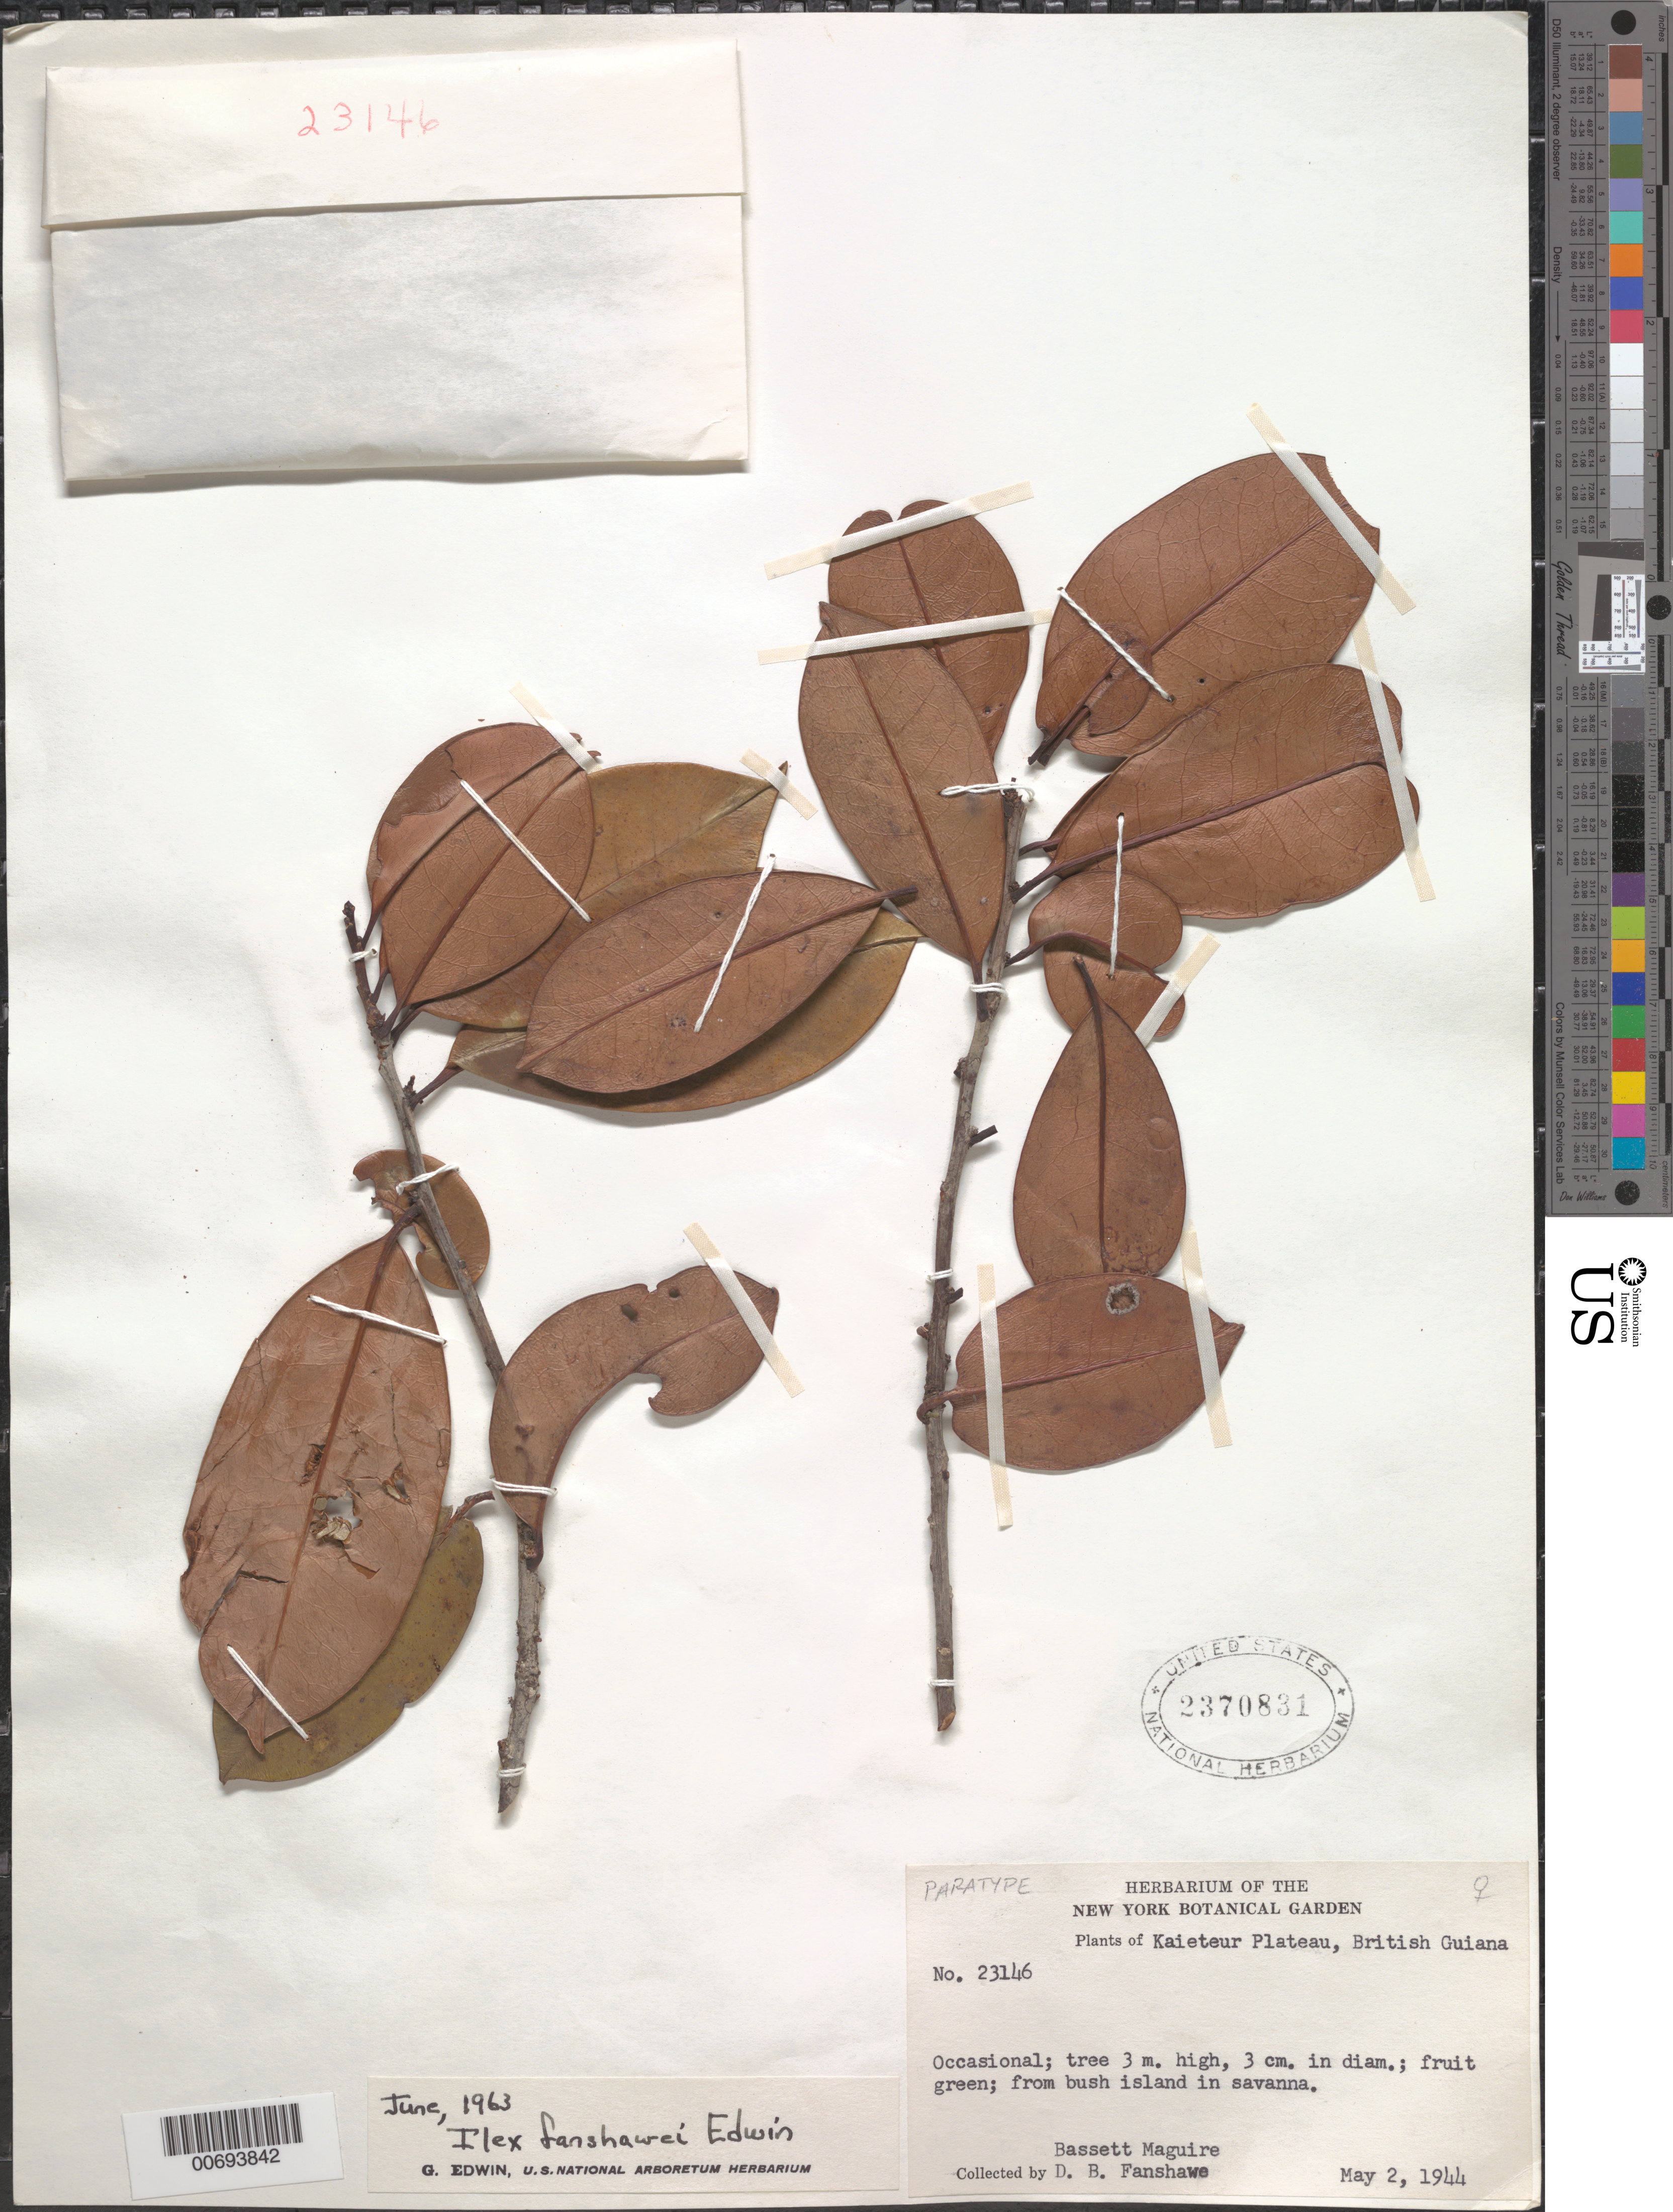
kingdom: Plantae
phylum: Tracheophyta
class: Magnoliopsida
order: Aquifoliales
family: Aquifoliaceae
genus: Ilex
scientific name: Ilex fanshawei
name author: Edwin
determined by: Edwin, G.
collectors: B. Maguire & D. B. Fanshawe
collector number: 23146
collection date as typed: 2-May-44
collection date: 1944-05-02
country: Guyana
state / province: Potaro-Siparuni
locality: Kaieteur Plateau, Potaro River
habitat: Bush island in savanna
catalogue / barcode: US 2370831